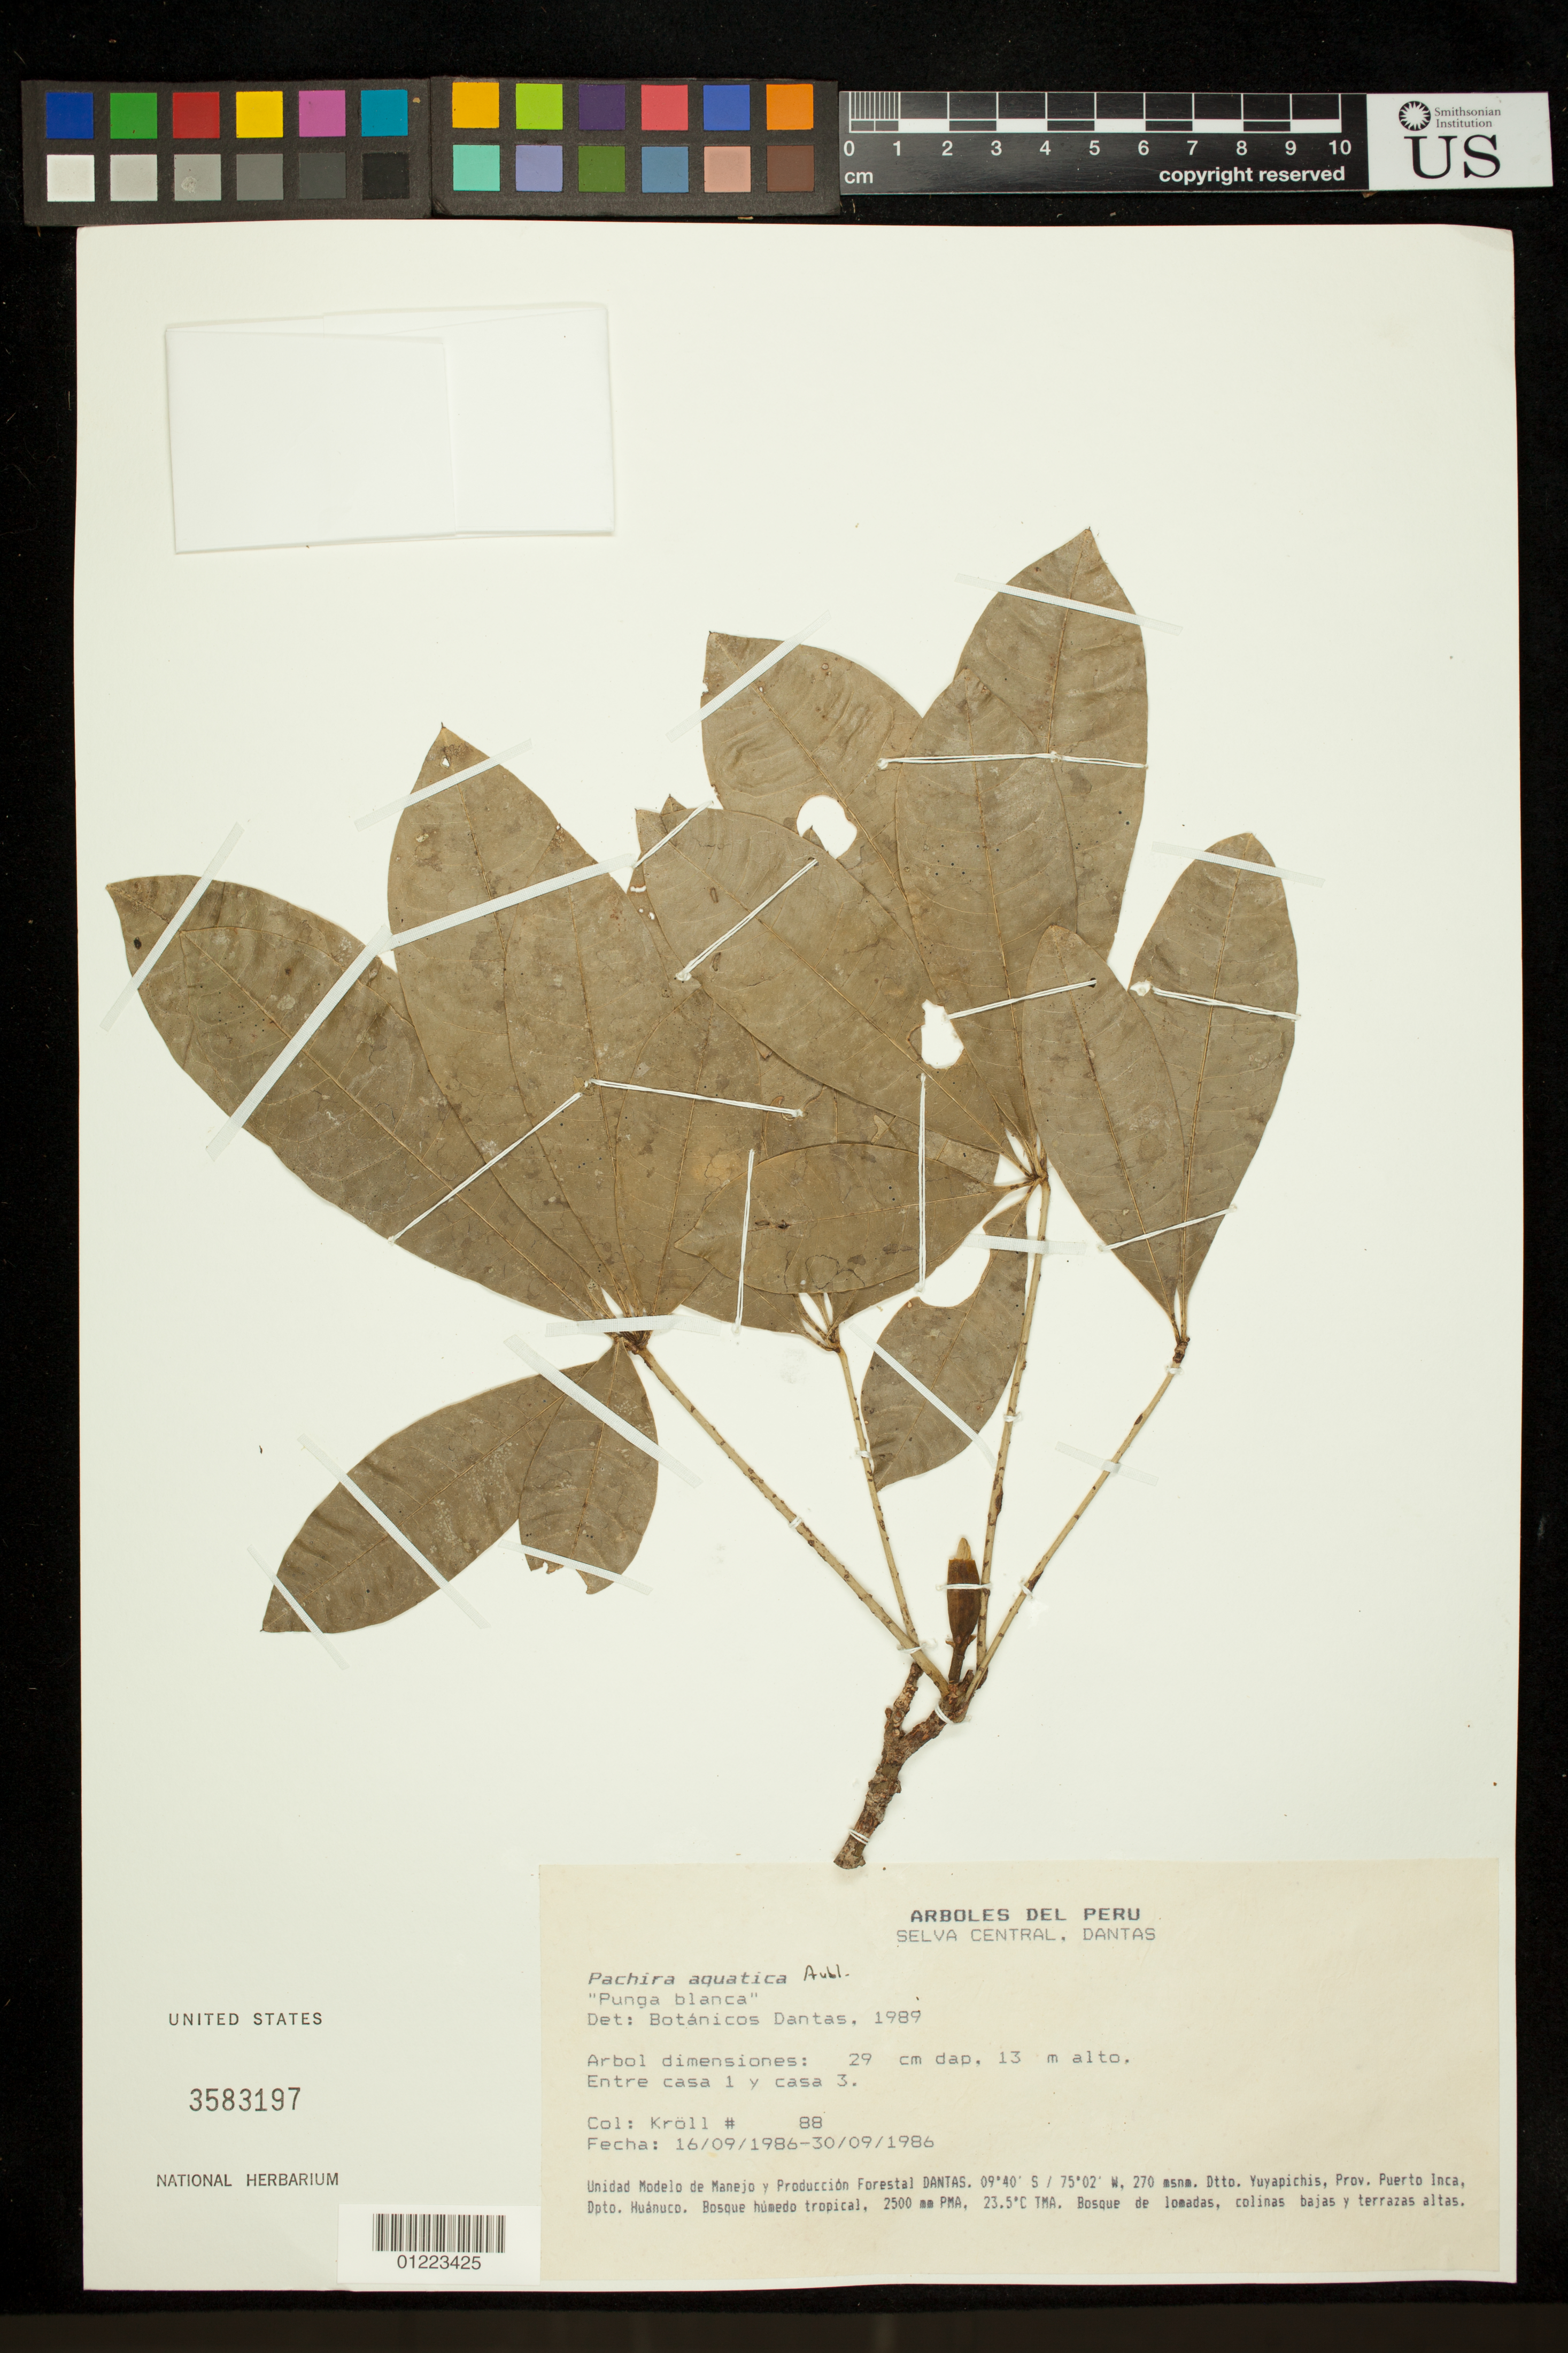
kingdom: Plantae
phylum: Tracheophyta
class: Magnoliopsida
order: Malvales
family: Malvaceae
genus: Pachira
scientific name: Pachira aquatica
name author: Aubl.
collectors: Krolll, --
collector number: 88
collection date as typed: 1986-09-16 to 1986-09-30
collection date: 1986-09-16/1986-09-30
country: Peru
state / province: Huánuco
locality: Dantas, Dtto. Yuyapichis, Prov. Puerto Inca. Dpto. Huanuco.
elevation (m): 270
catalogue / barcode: US 3583197